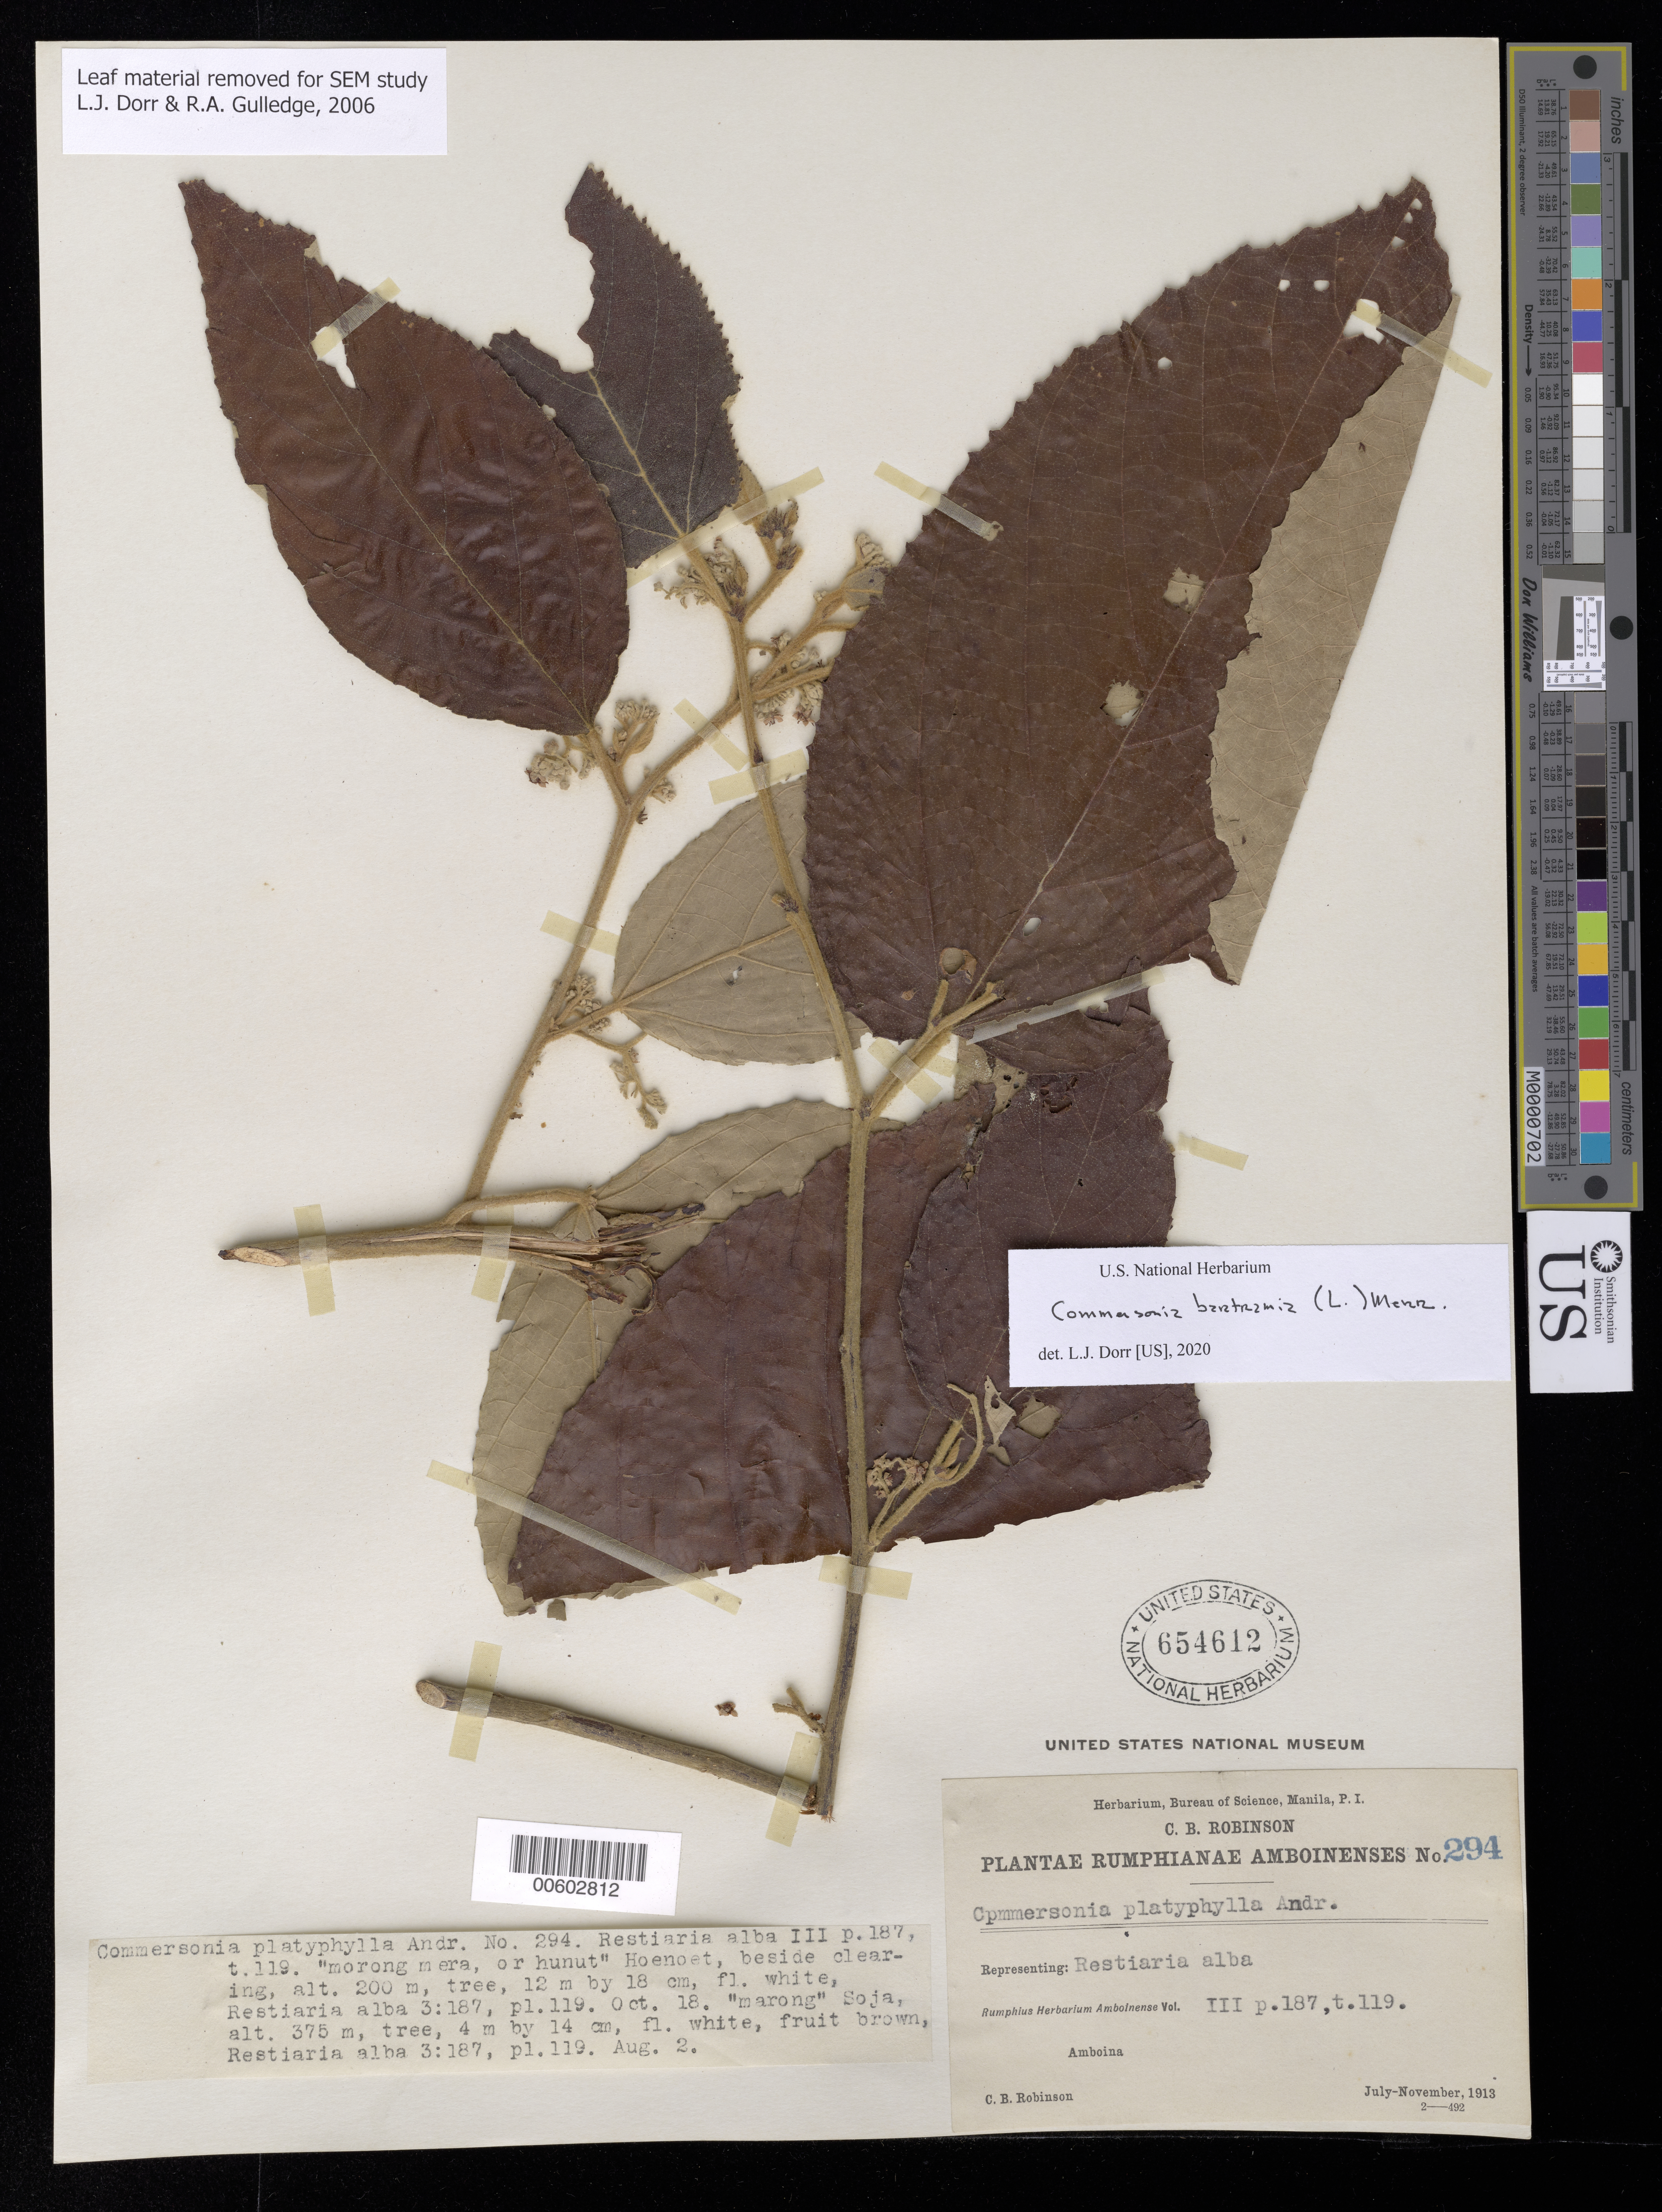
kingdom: Plantae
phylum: Tracheophyta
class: Magnoliopsida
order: Malvales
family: Malvaceae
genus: Commersonia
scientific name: Commersonia bartramia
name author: (L.) Merr.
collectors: C. Robinson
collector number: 294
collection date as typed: Jul 1913 to -- Nov 1913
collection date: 1913-07/1913-11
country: Indonesia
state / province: Maluku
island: Amboina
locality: Amboina, Hoenoet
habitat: Beside clearing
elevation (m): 200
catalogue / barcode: US 654612